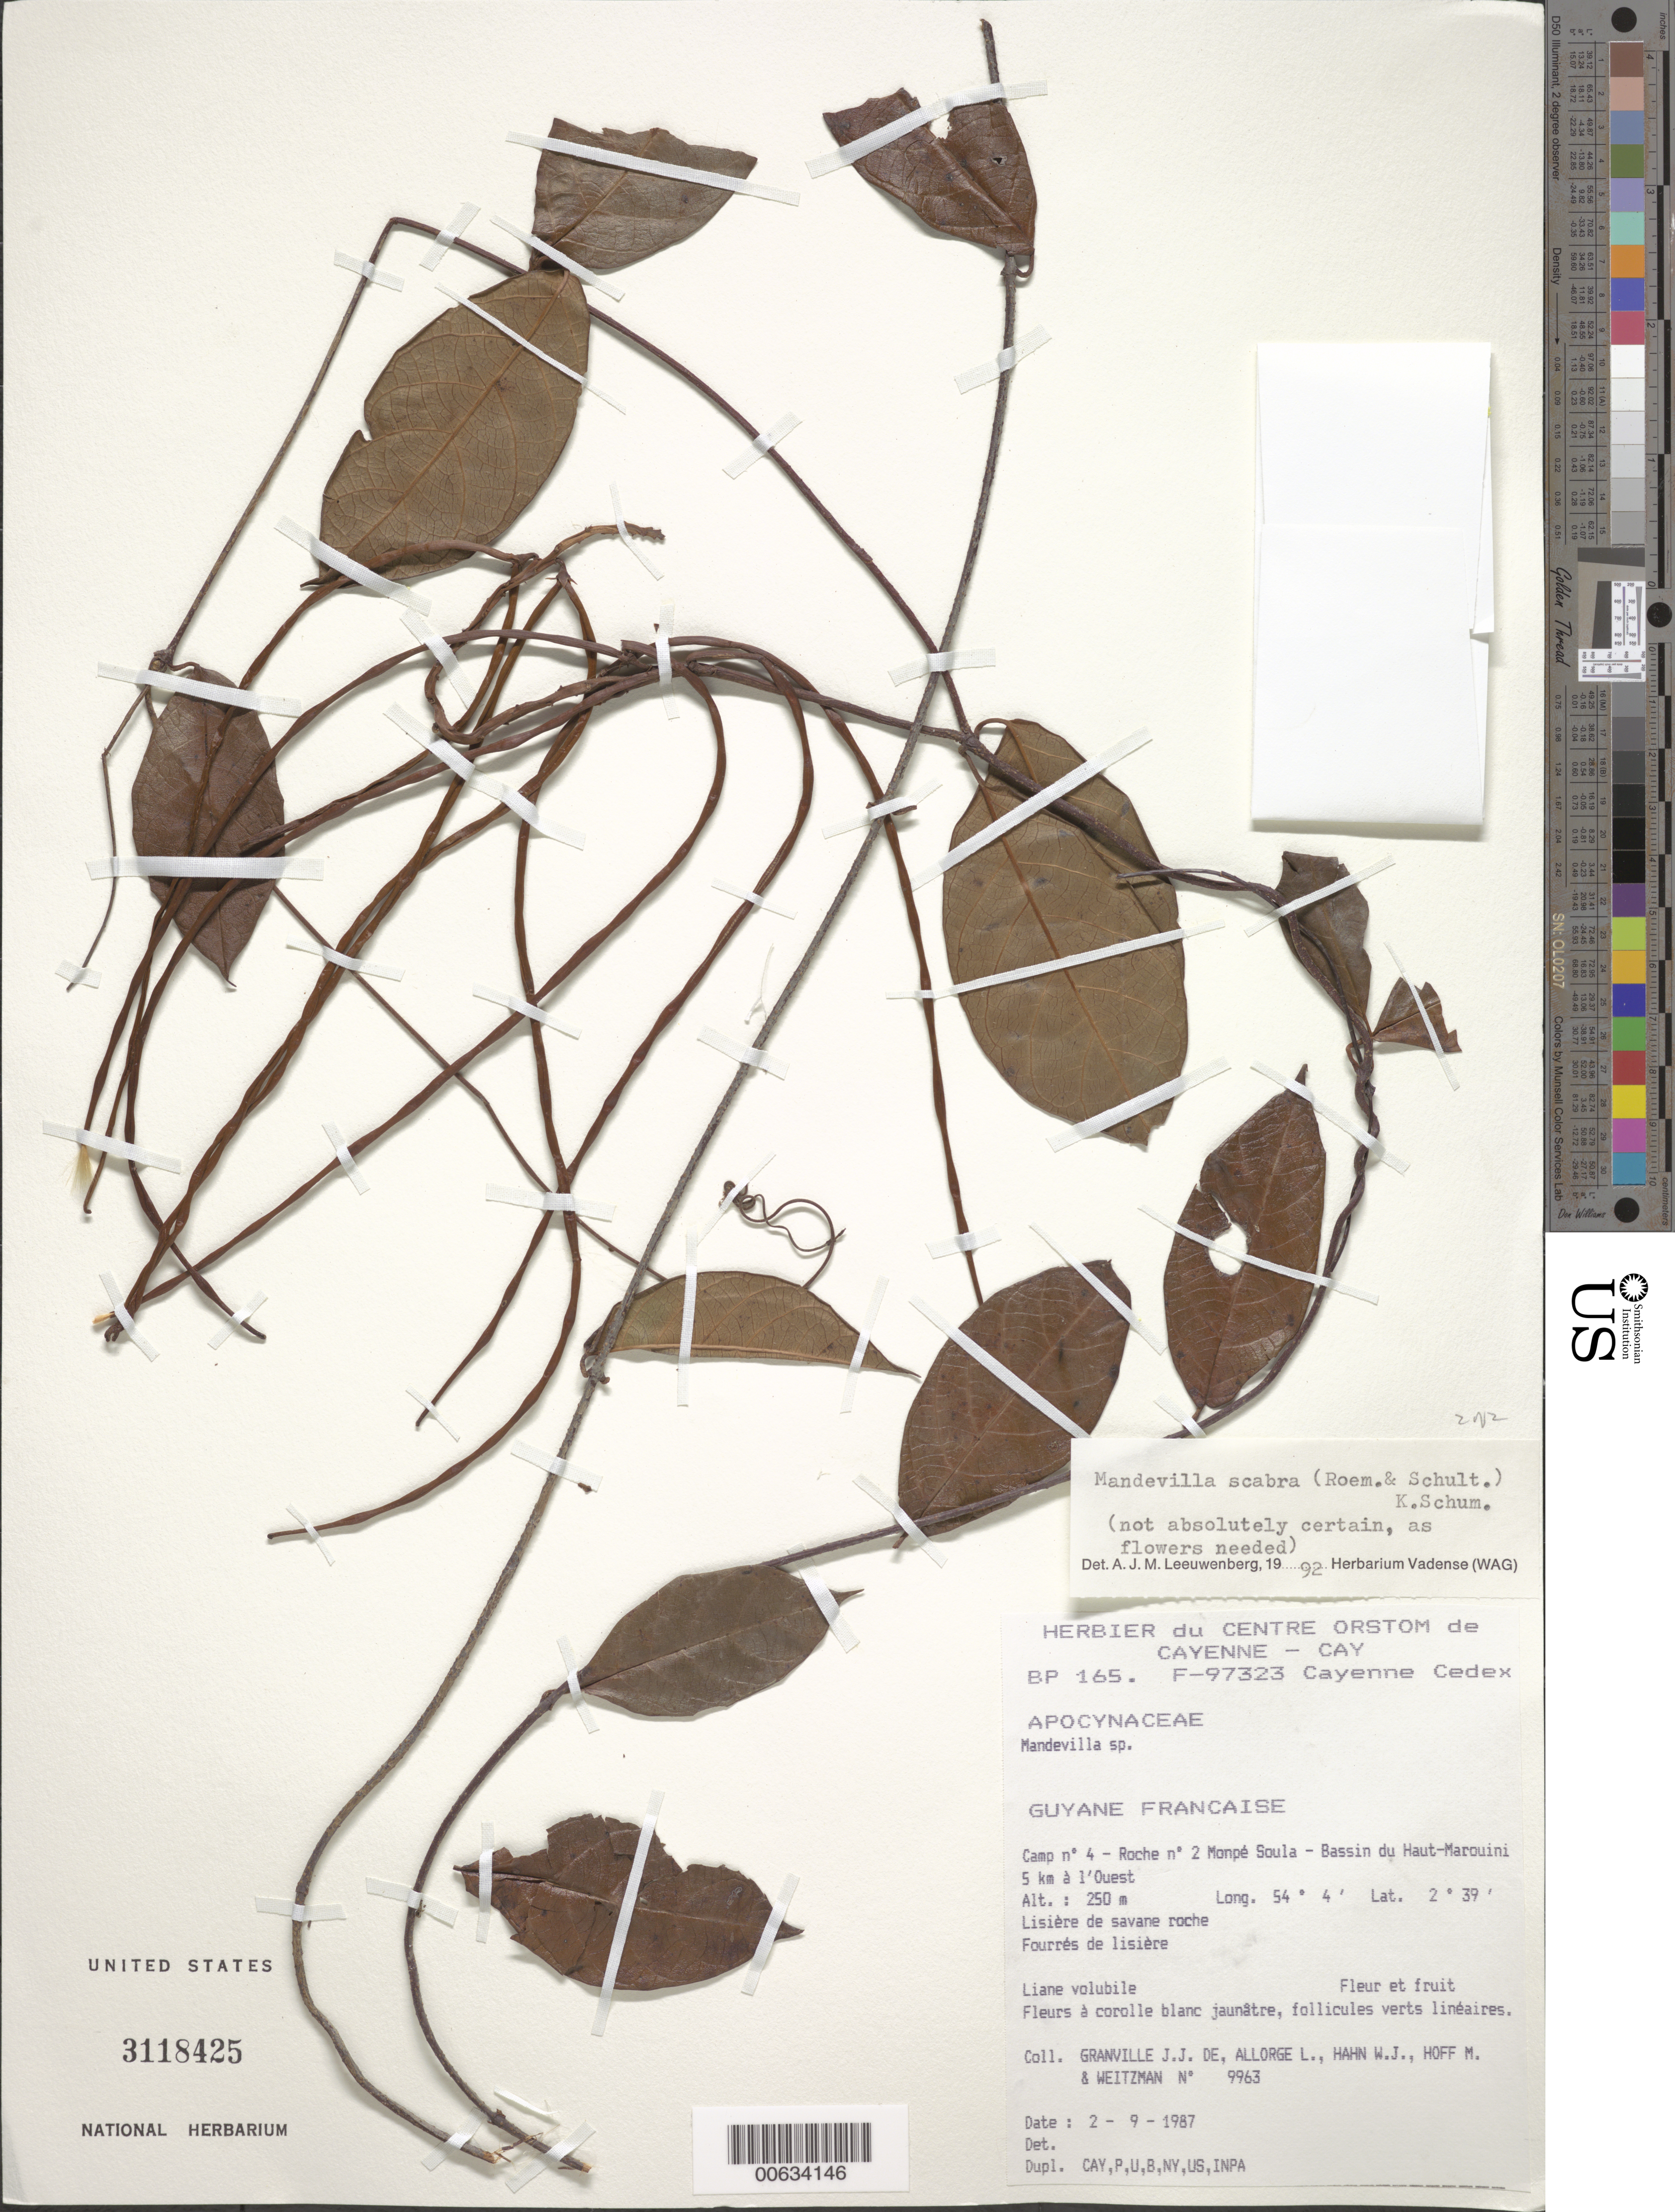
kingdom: Plantae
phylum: Tracheophyta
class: Magnoliopsida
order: Gentianales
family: Apocynaceae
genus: Mandevilla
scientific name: Mandevilla scabra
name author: (Hoffmanns. ex Roem. & Schult.) K. Schum.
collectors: J.-J. de Granville, L. Allorge, W. J. Hahn, M. Hoff & Weitzman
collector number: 9963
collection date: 1987-09-02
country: French Guiana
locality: Guyane Francaise. Camp N° 4 - Roche n° 2 Monpé Soula - Bassin du Haut-Marouini 5 km à l'Ouest.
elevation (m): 250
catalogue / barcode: US 3118425